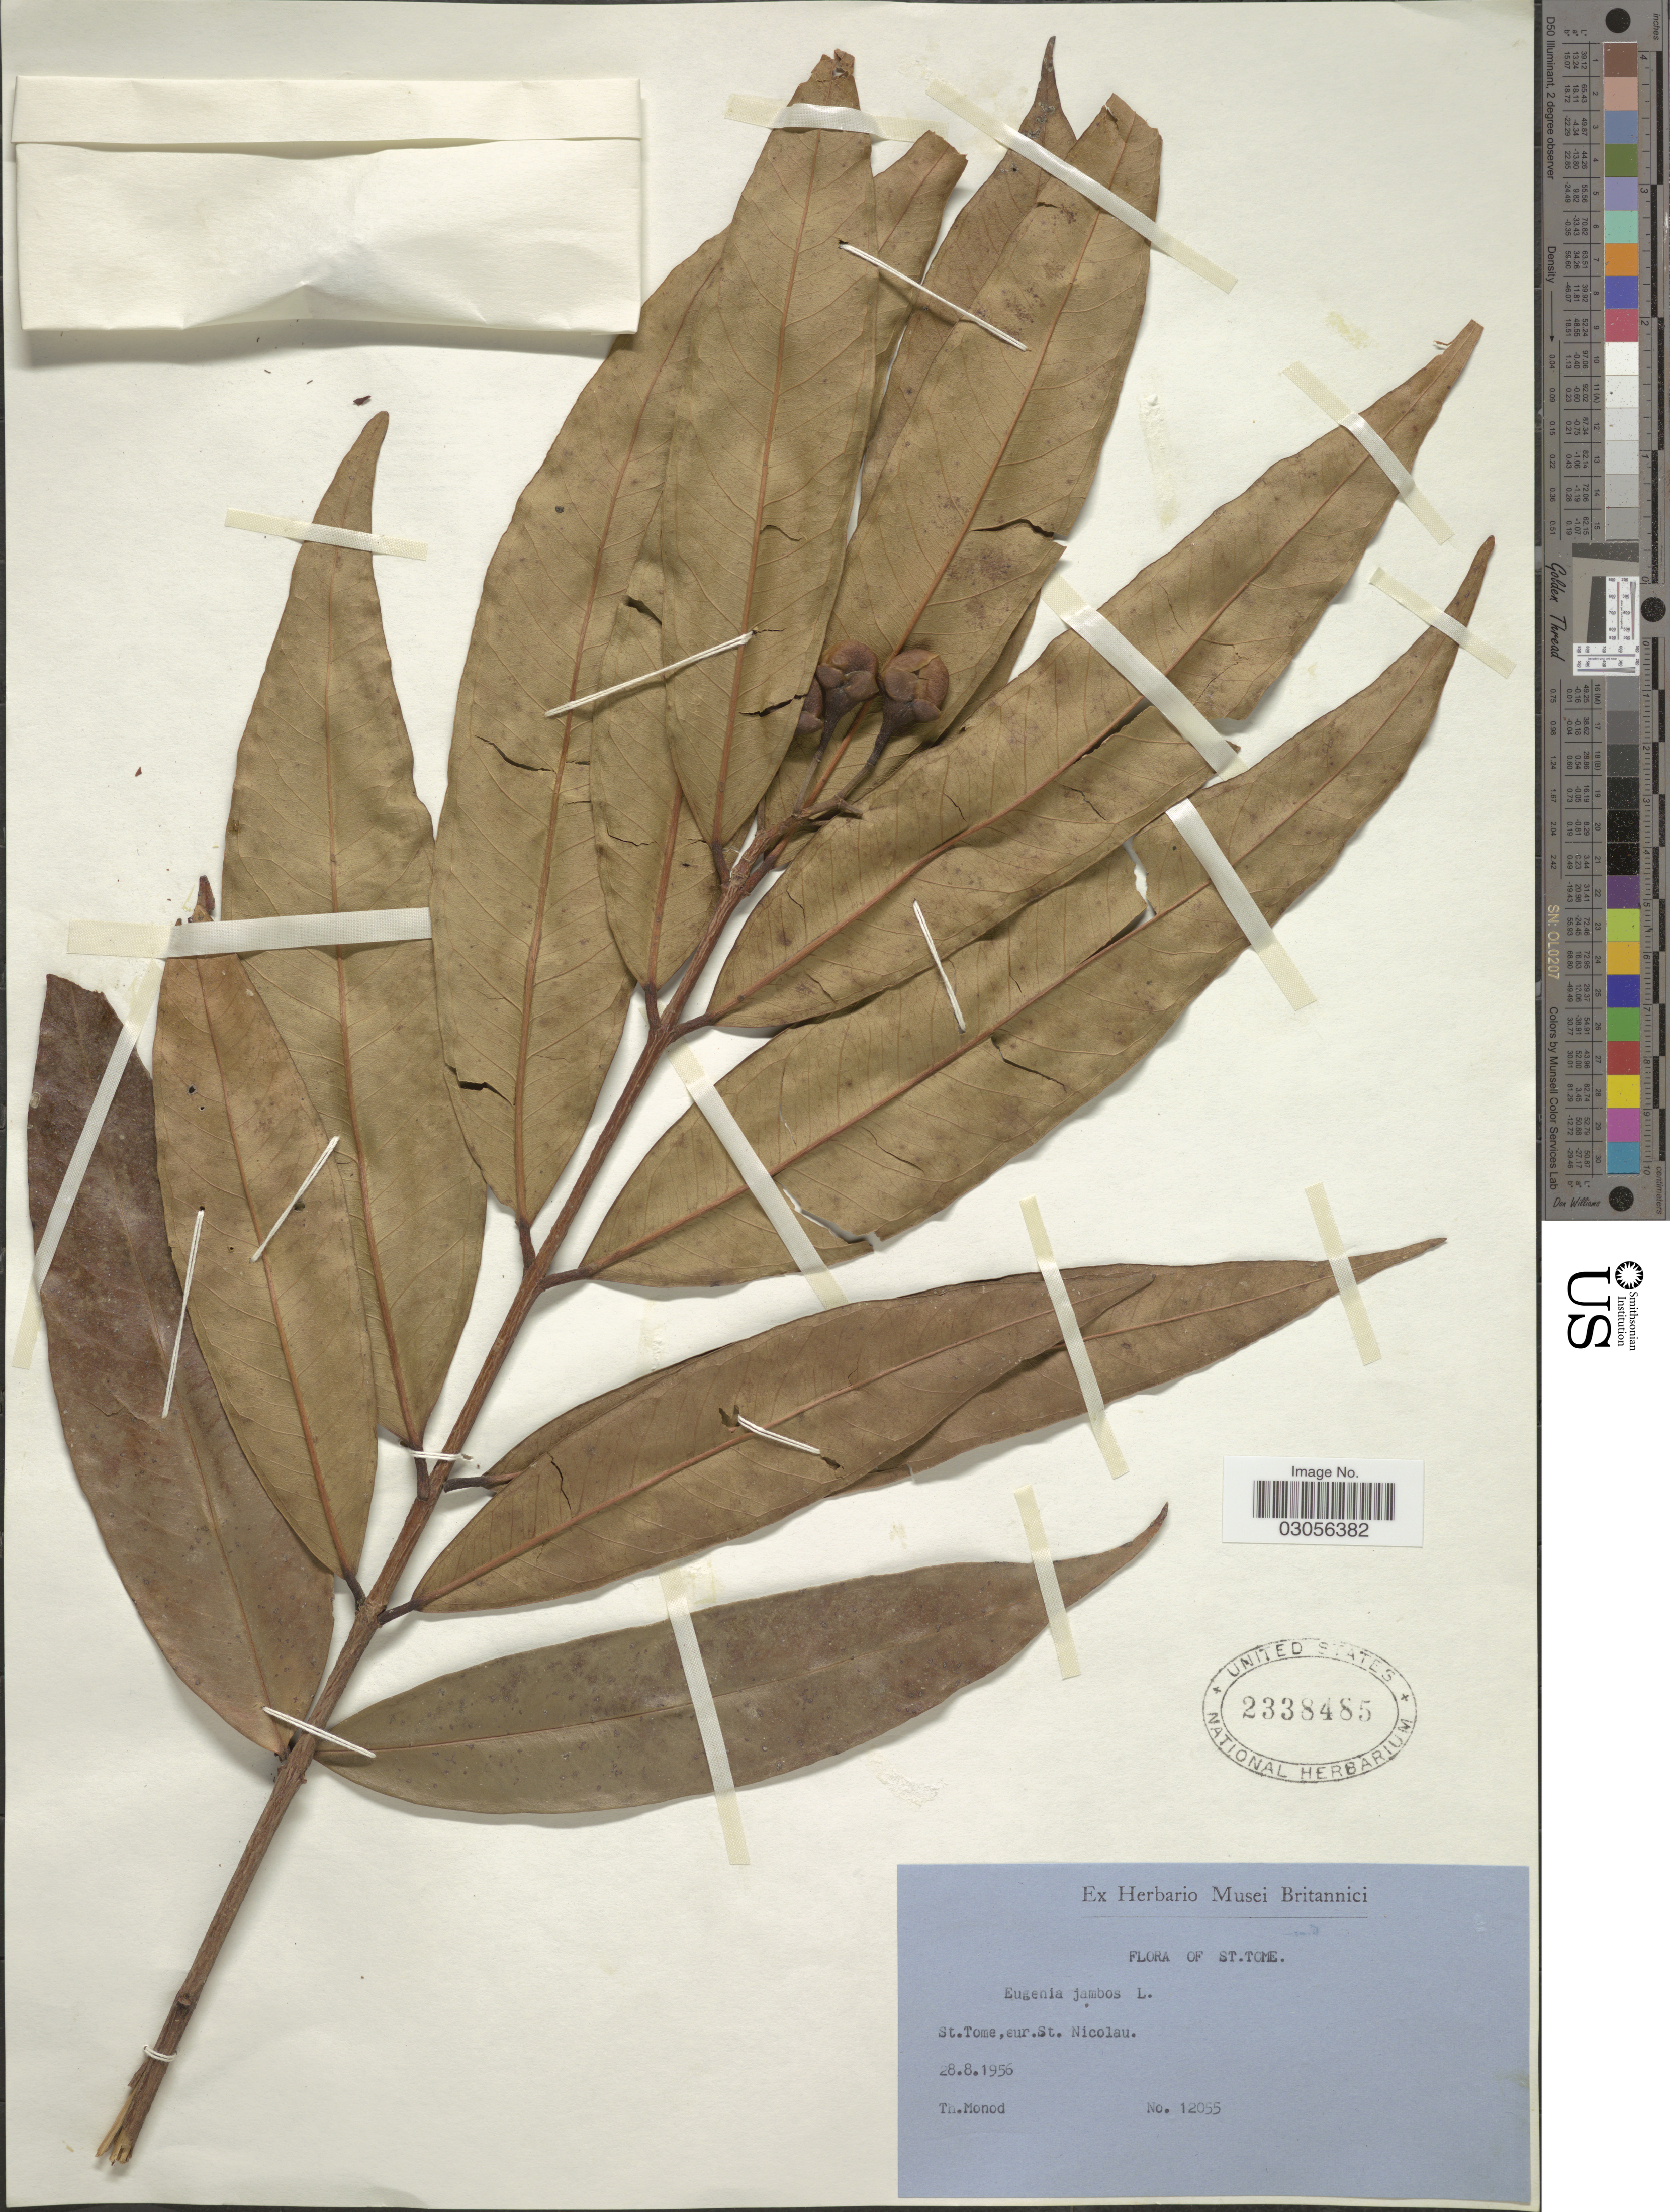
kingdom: Plantae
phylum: Tracheophyta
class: Magnoliopsida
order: Myrtales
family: Myrtaceae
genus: Syzygium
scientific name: Syzygium jambos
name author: (L.) Alston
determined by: Strong, Mark T., (BOT), Smithsonian Institution - National Museum of Natural History (UNITED STATES)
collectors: T. Monod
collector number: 12055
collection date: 1956-08-28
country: São Tomé and Principe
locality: St. Tome. St. Tome, eur St. Nicolau.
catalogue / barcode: US 2338485